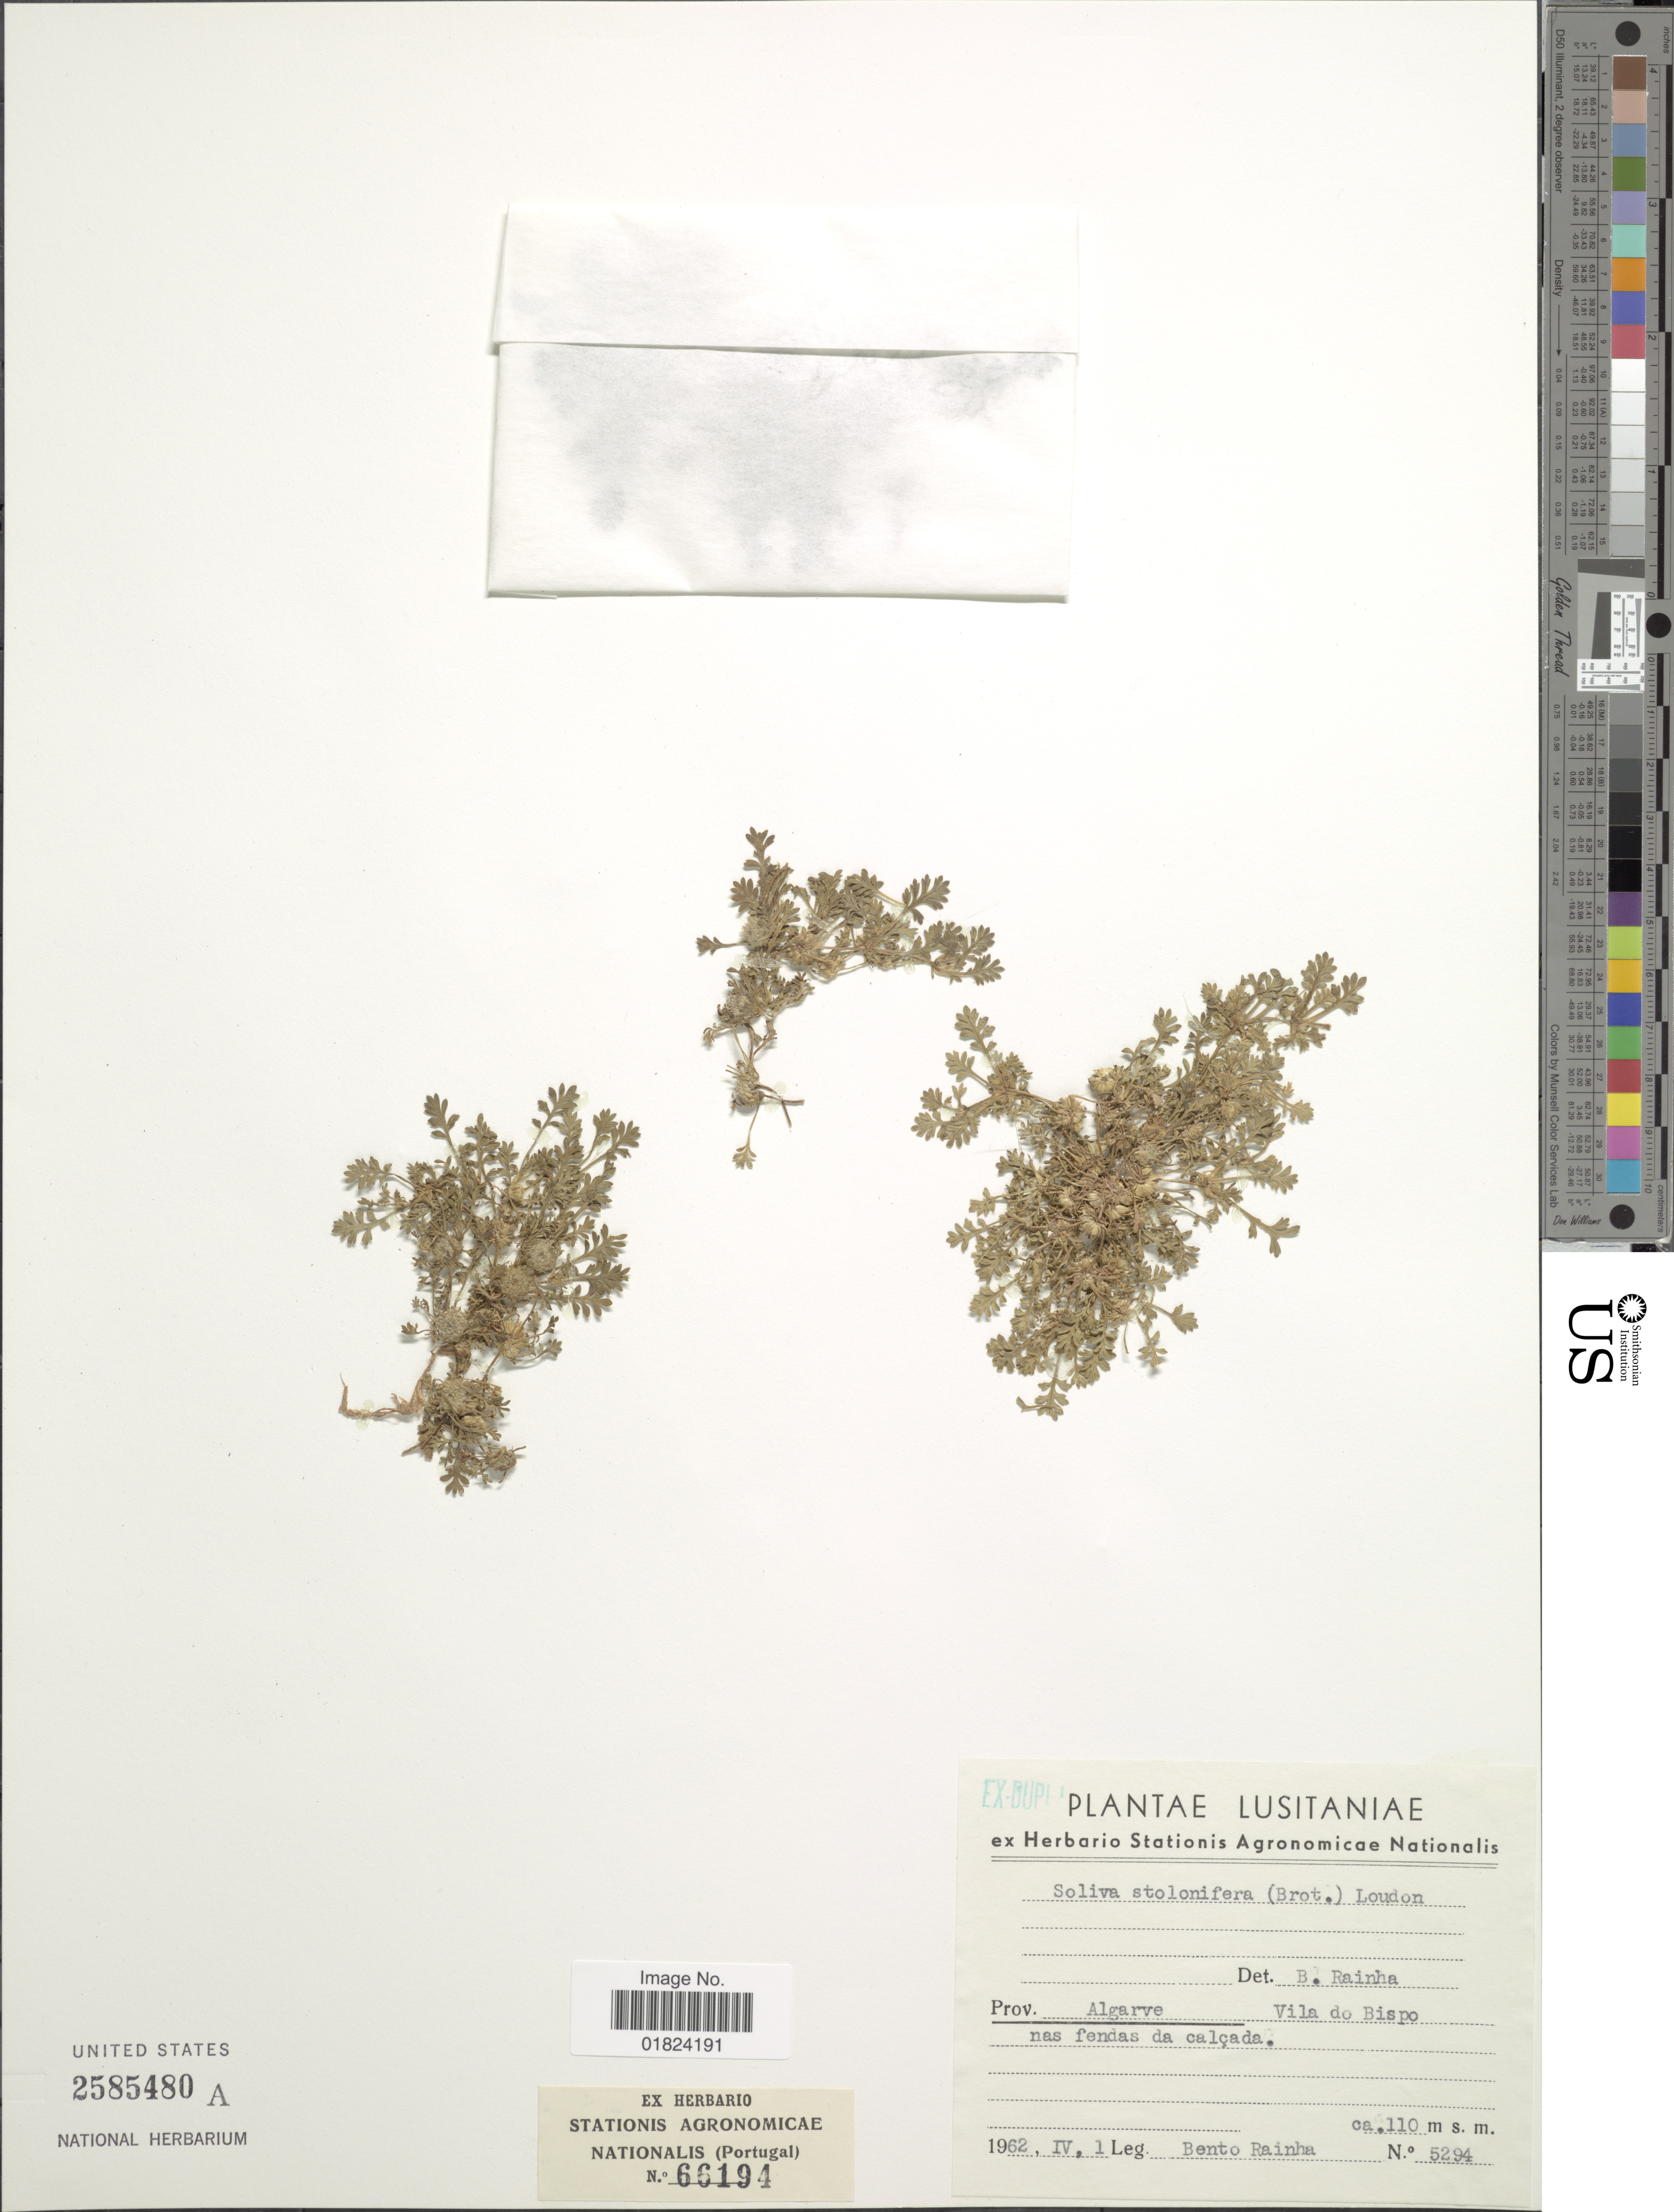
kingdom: Plantae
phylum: Tracheophyta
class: Magnoliopsida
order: Asterales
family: Asteraceae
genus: Soliva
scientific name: Soliva stolonifera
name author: (Brot.) Loudon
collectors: B. Rainha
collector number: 5294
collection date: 1962-04-01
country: Portugal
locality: Lusitaniae, Prov. Algarve, Vila do Bispo, nas fendas da calcada.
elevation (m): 110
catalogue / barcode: US 2585480A